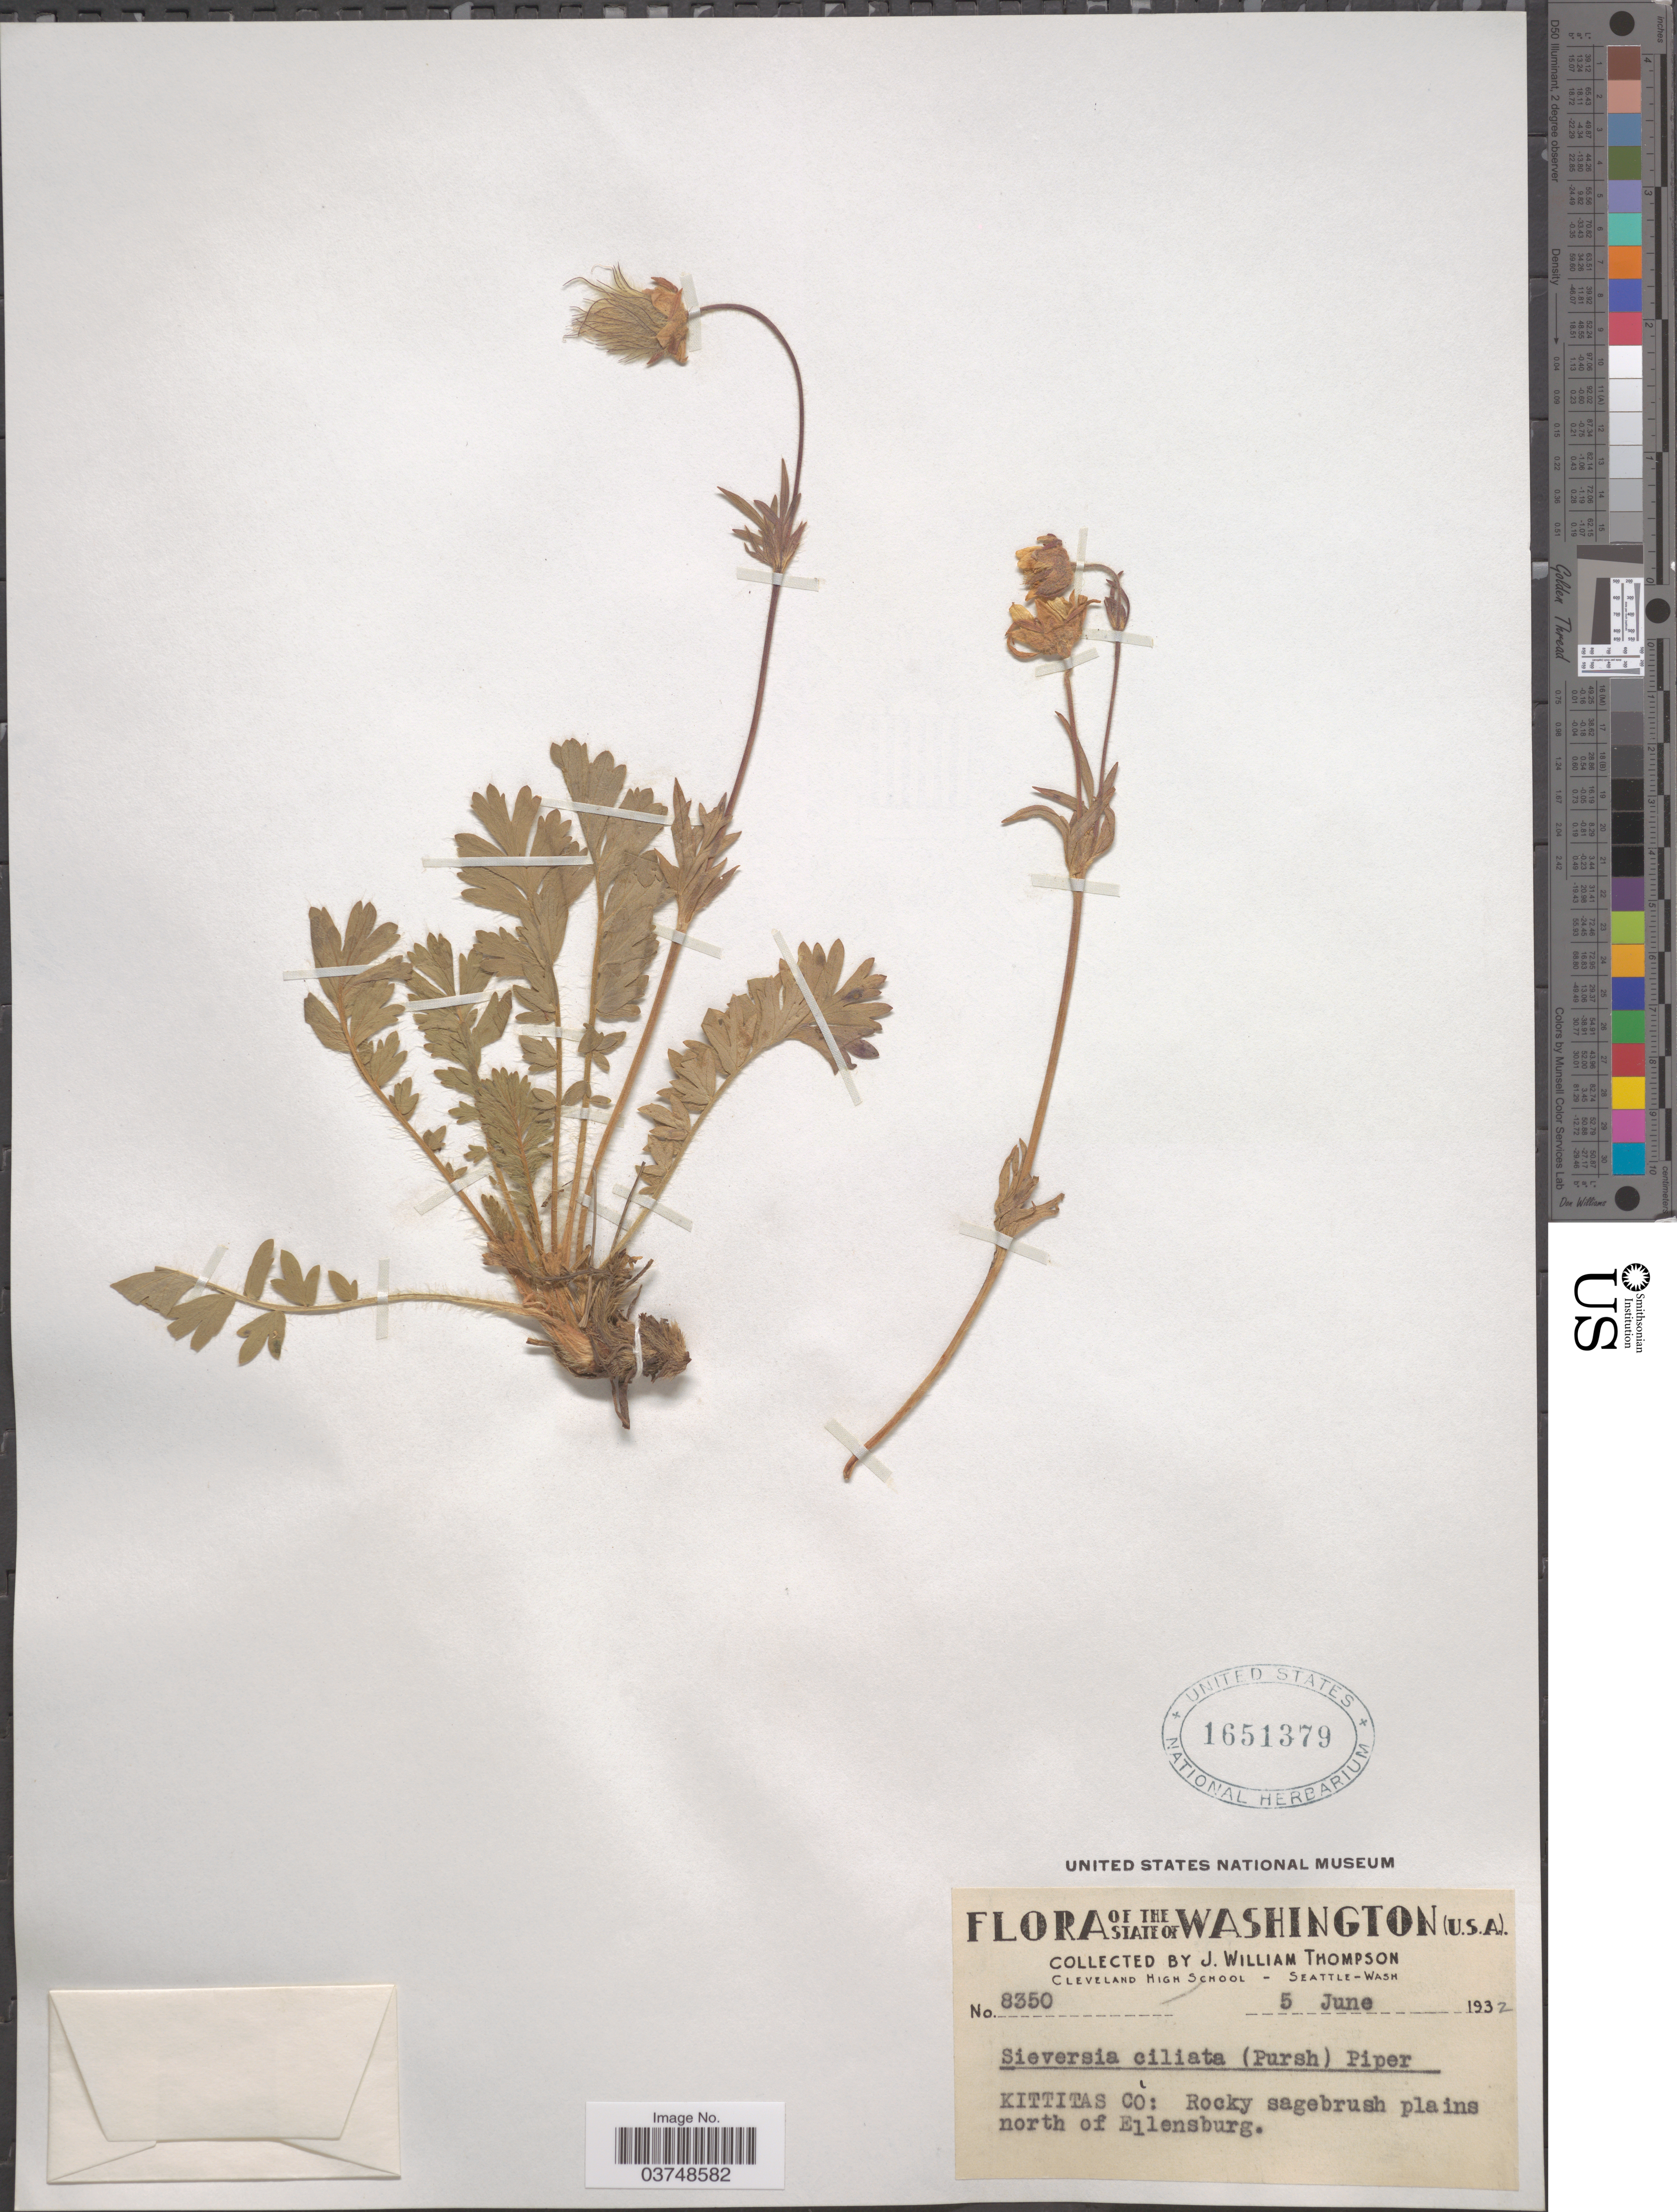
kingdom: Plantae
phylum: Tracheophyta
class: Magnoliopsida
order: Rosales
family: Rosaceae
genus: Geum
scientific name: Geum triflorum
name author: Pursh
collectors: J. W. Thompson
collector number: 8350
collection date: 1932-06-05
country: United States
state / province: Washington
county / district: Kittitas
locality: Kittitas Co: north of Ellensburg.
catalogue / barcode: US 1651379